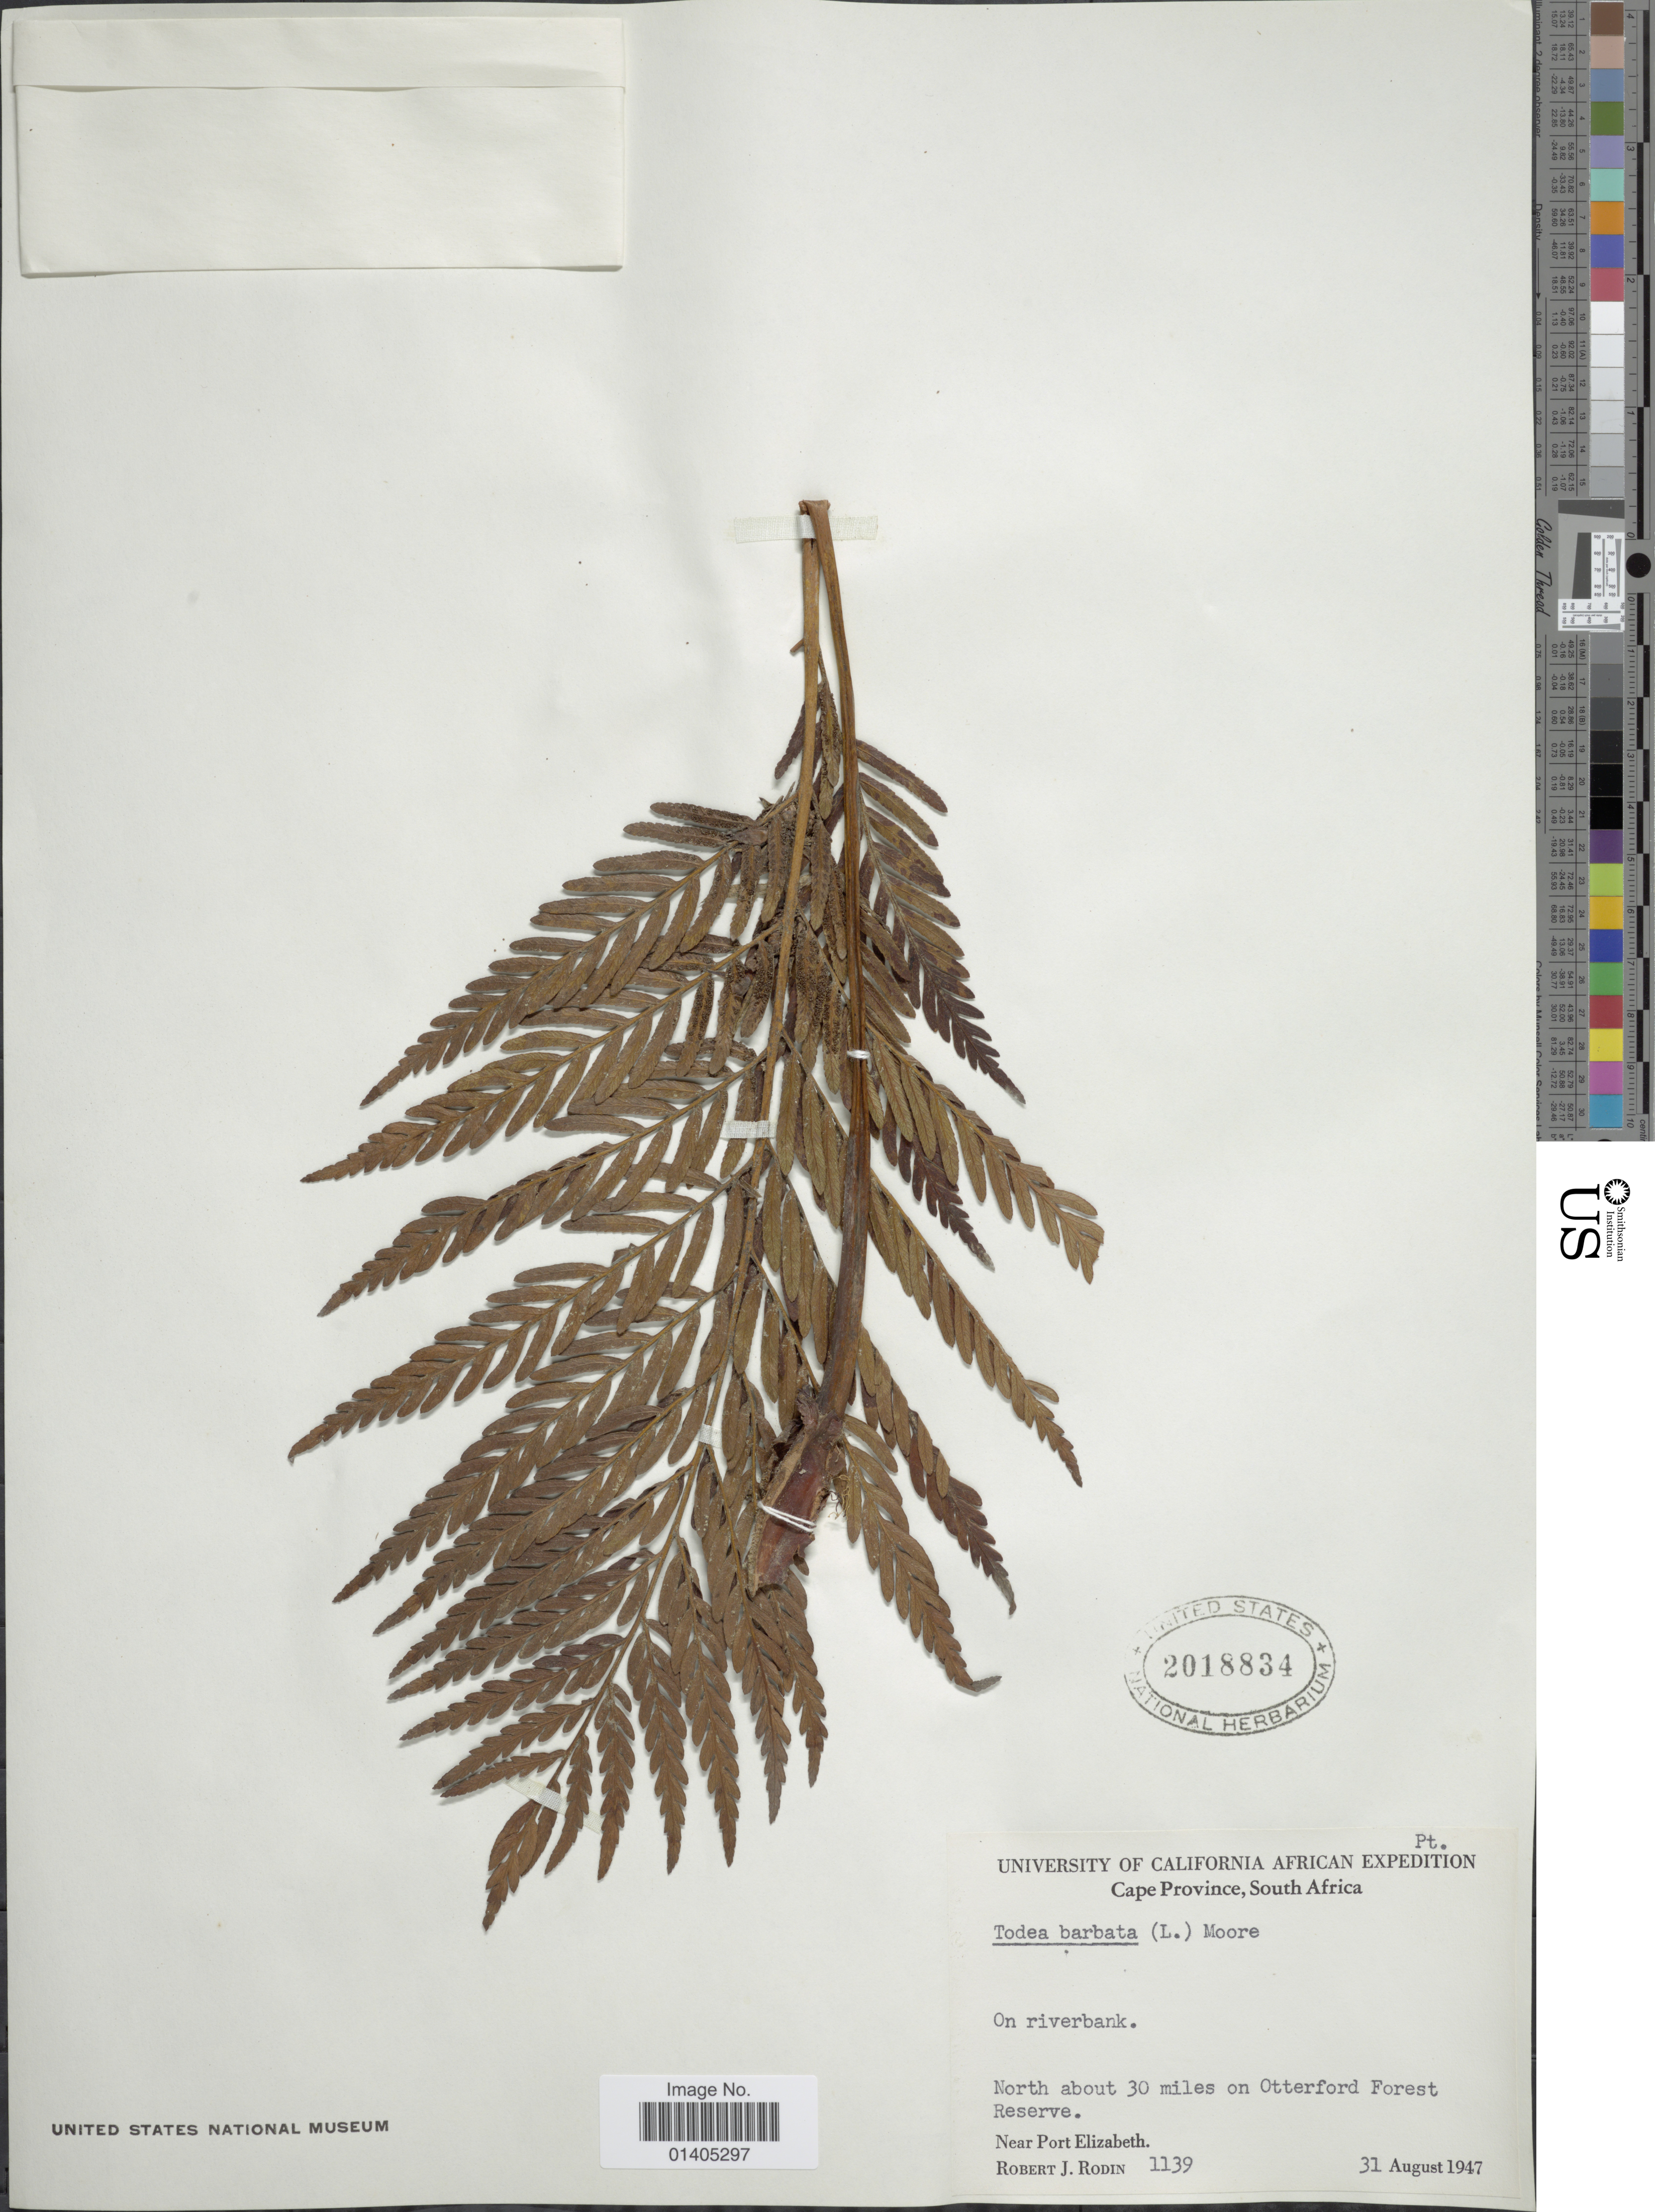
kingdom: Plantae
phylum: Tracheophyta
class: Polypodiopsida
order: Osmundales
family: Osmundaceae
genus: Todea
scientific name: Todea barbara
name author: T. Moore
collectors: R. J. Rodin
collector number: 1139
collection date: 1947-08-31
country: South Africa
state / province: Eastern Cape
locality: On river bank, North about 30 miles on Otterford Forest Reserve, Near Port Elizabeth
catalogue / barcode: US 2018834